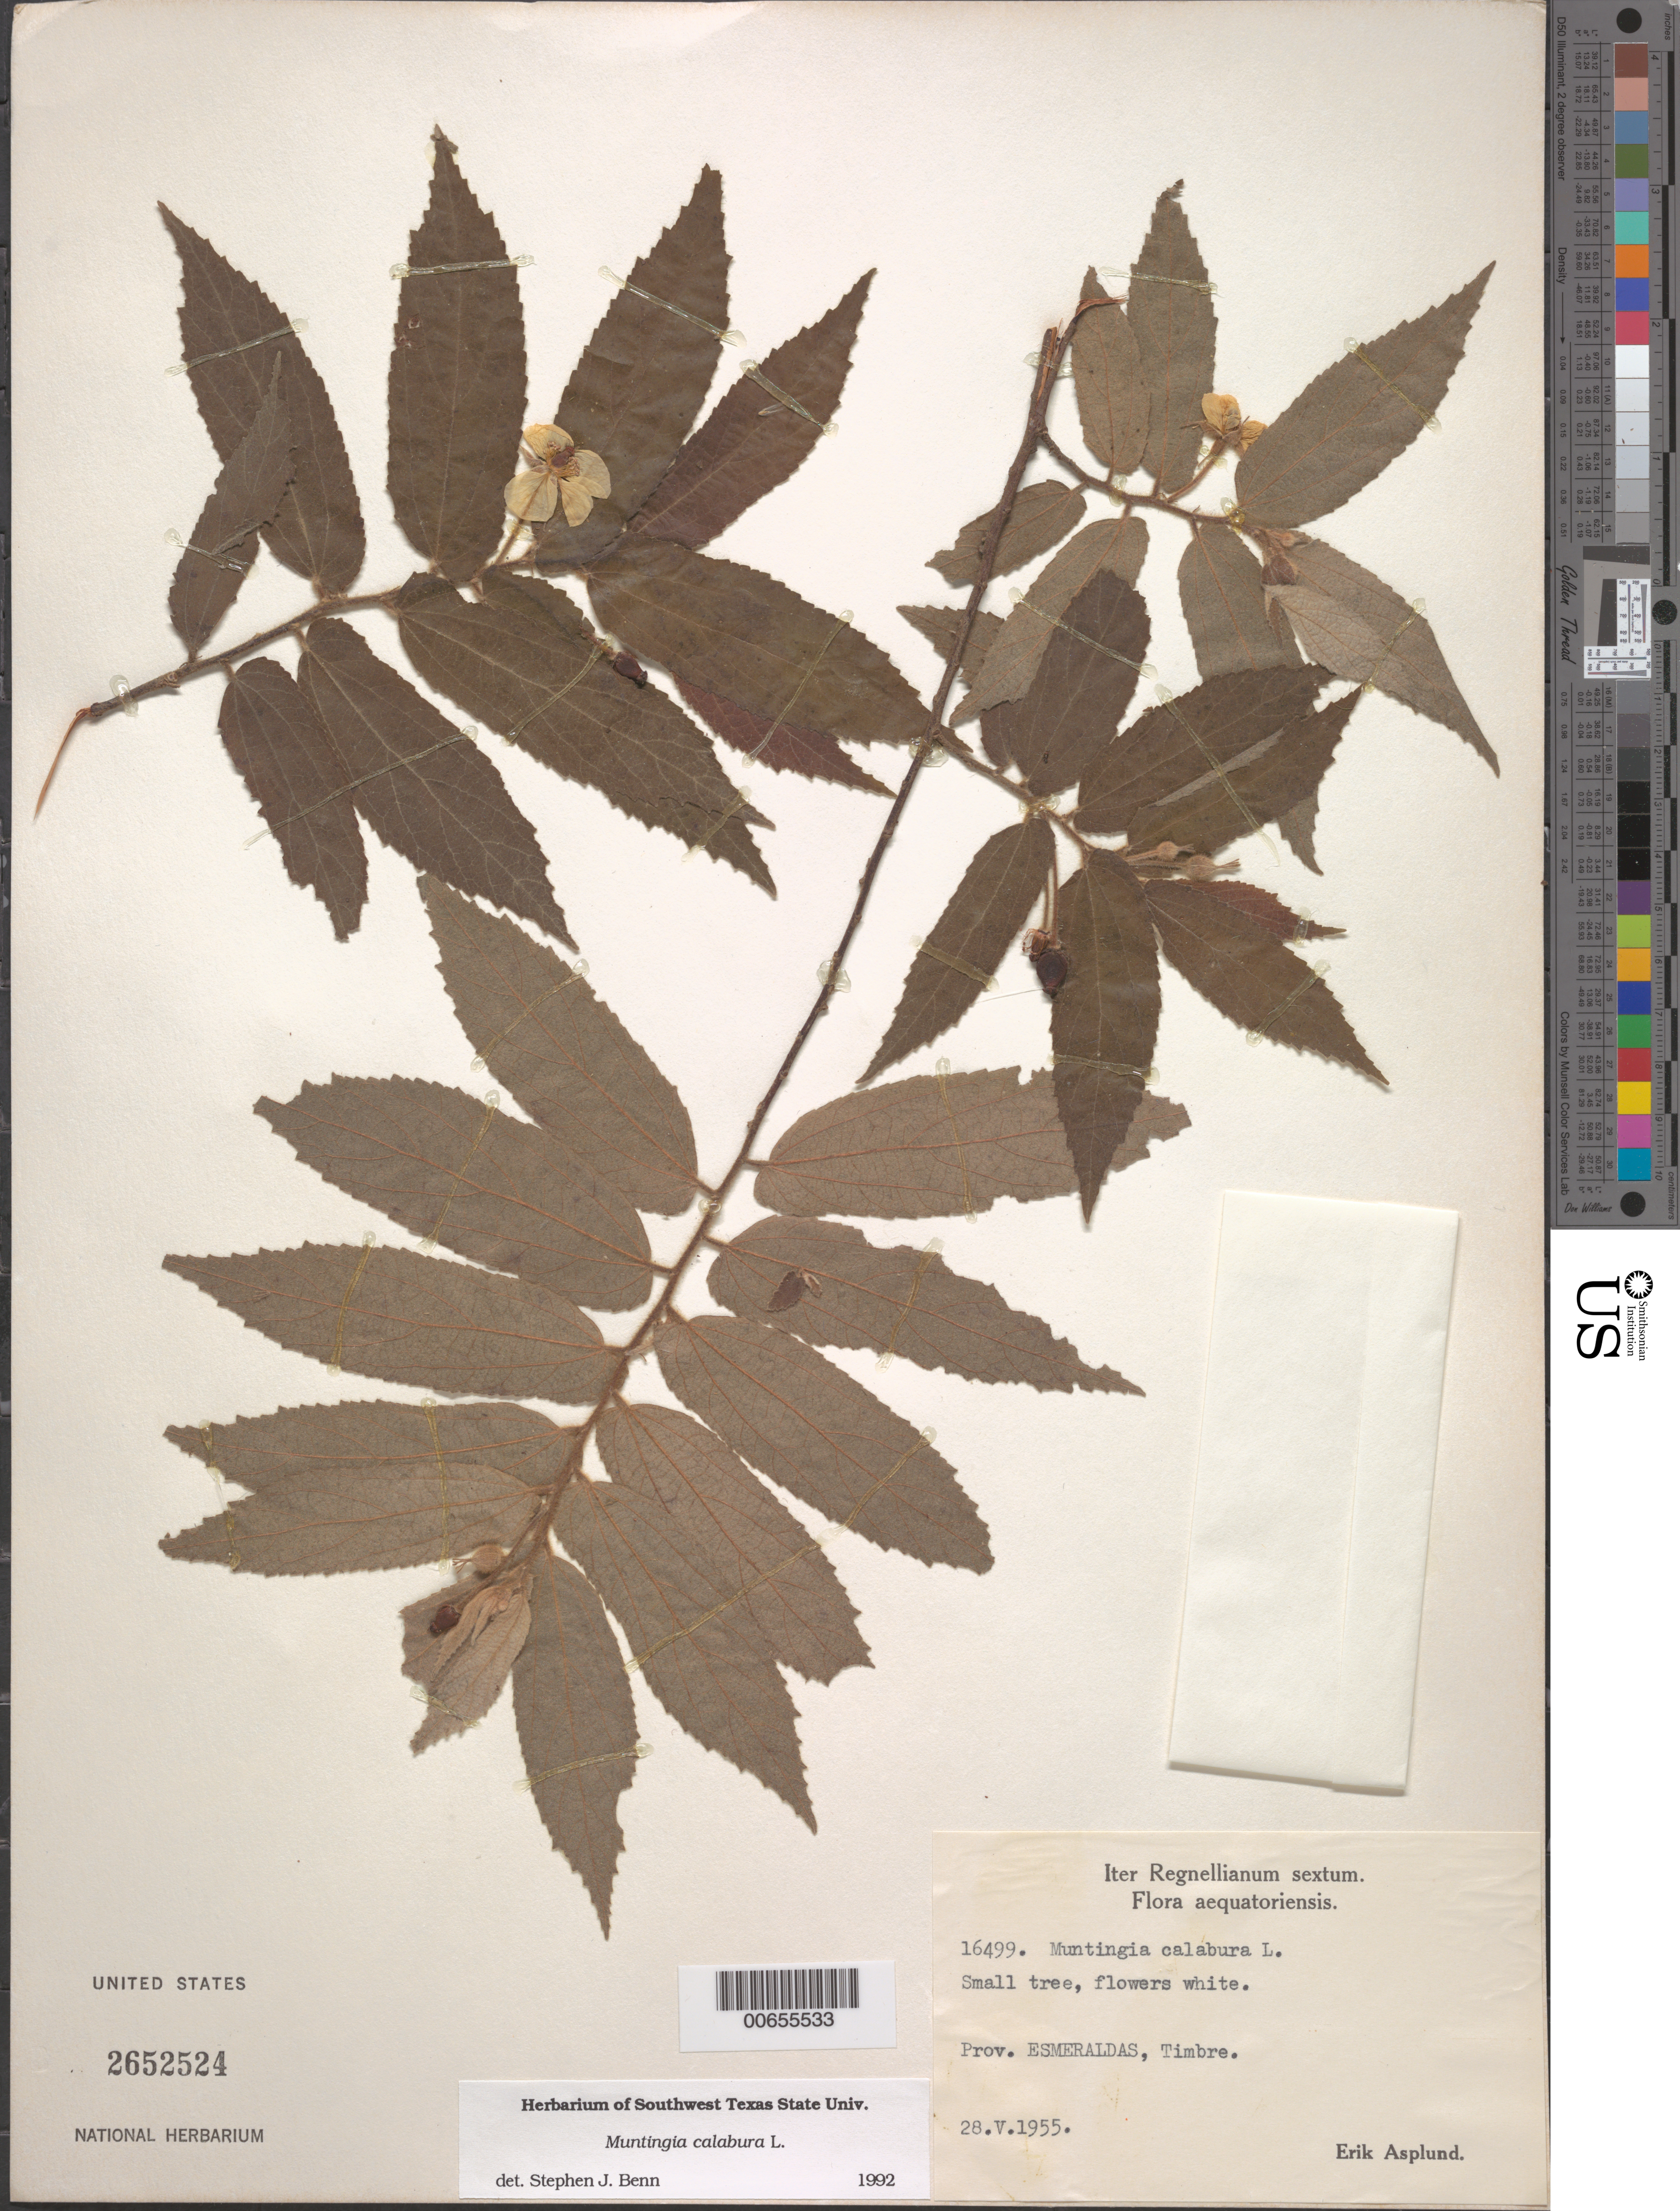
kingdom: Plantae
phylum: Tracheophyta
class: Magnoliopsida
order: Malvales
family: Muntingiaceae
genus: Muntingia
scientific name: Muntingia calabura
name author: L.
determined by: Benn, S. J.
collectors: E. Asplund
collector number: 16499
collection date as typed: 28 May 1955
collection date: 1955-05-28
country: Ecuador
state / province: Esmeraldas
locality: Timbre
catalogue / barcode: US 2652524